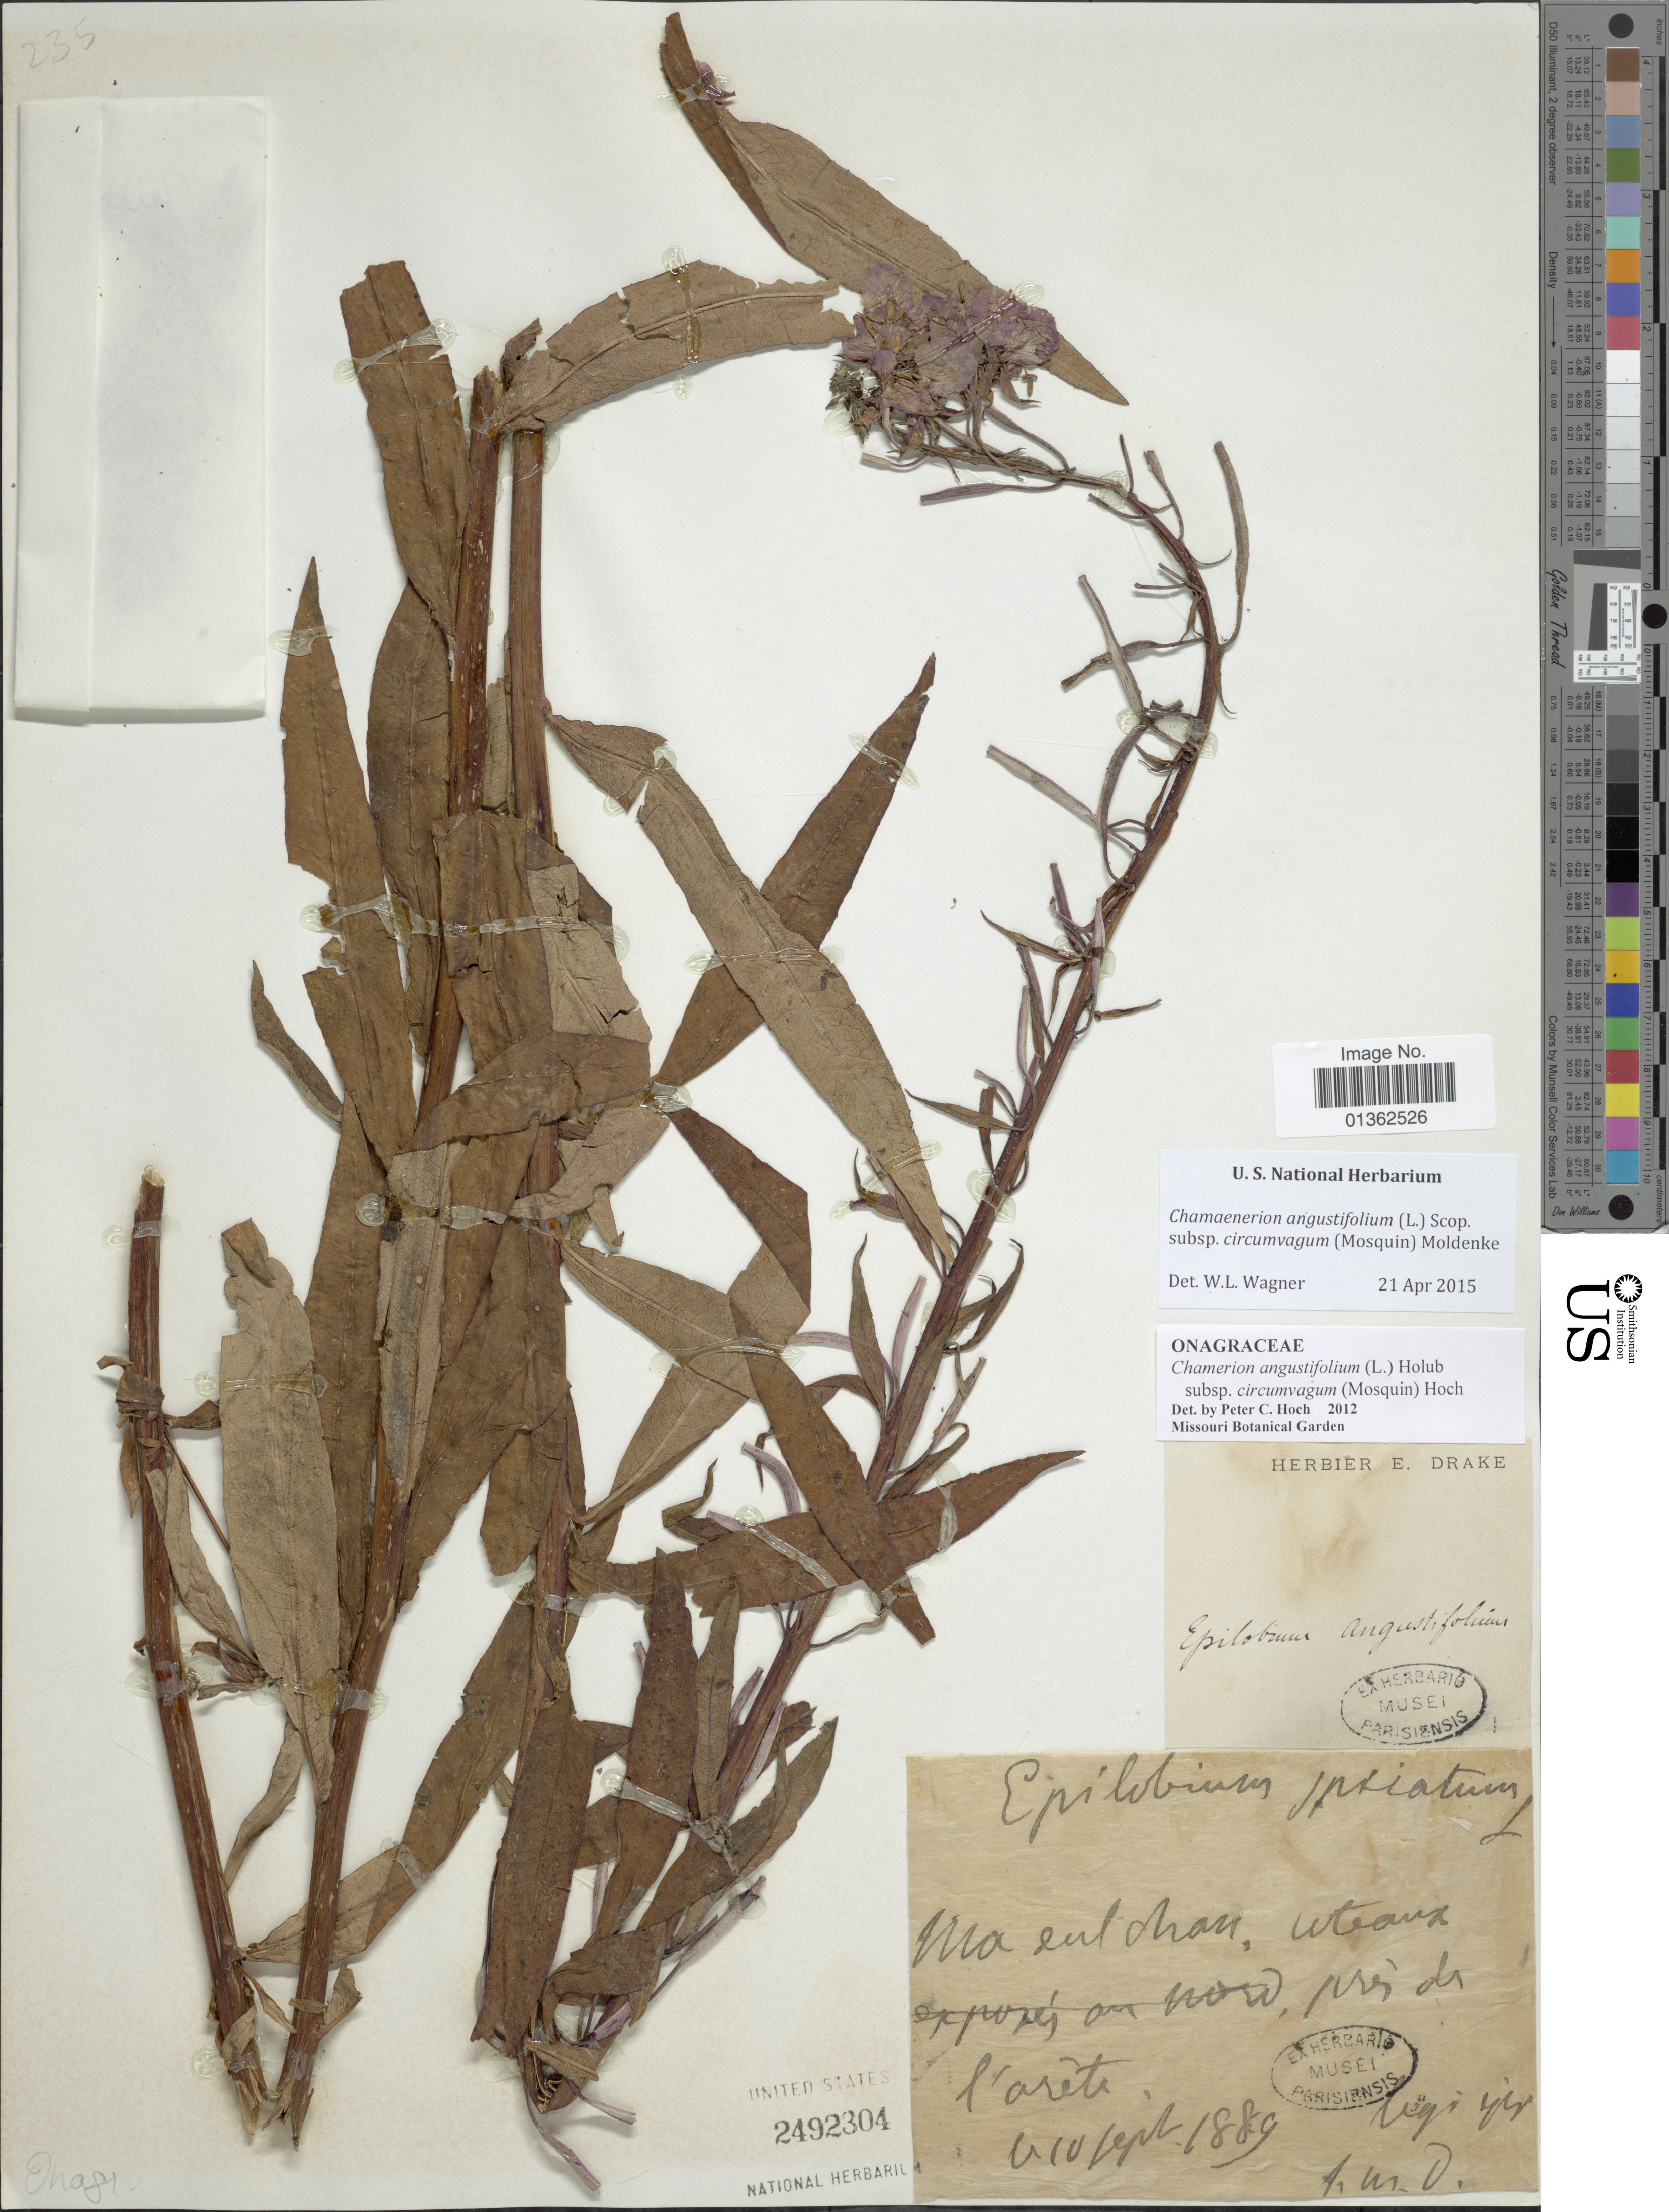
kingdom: Plantae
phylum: Tracheophyta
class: Magnoliopsida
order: Myrtales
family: Onagraceae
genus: Chamaenerion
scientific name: Chamaenerion angustifolium subsp. circumvagum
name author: (Mosquin) Moldenke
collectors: A. M. O.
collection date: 1889-09-10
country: China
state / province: Yunnan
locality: Ma eul shan. [interpreted]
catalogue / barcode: US 2492304